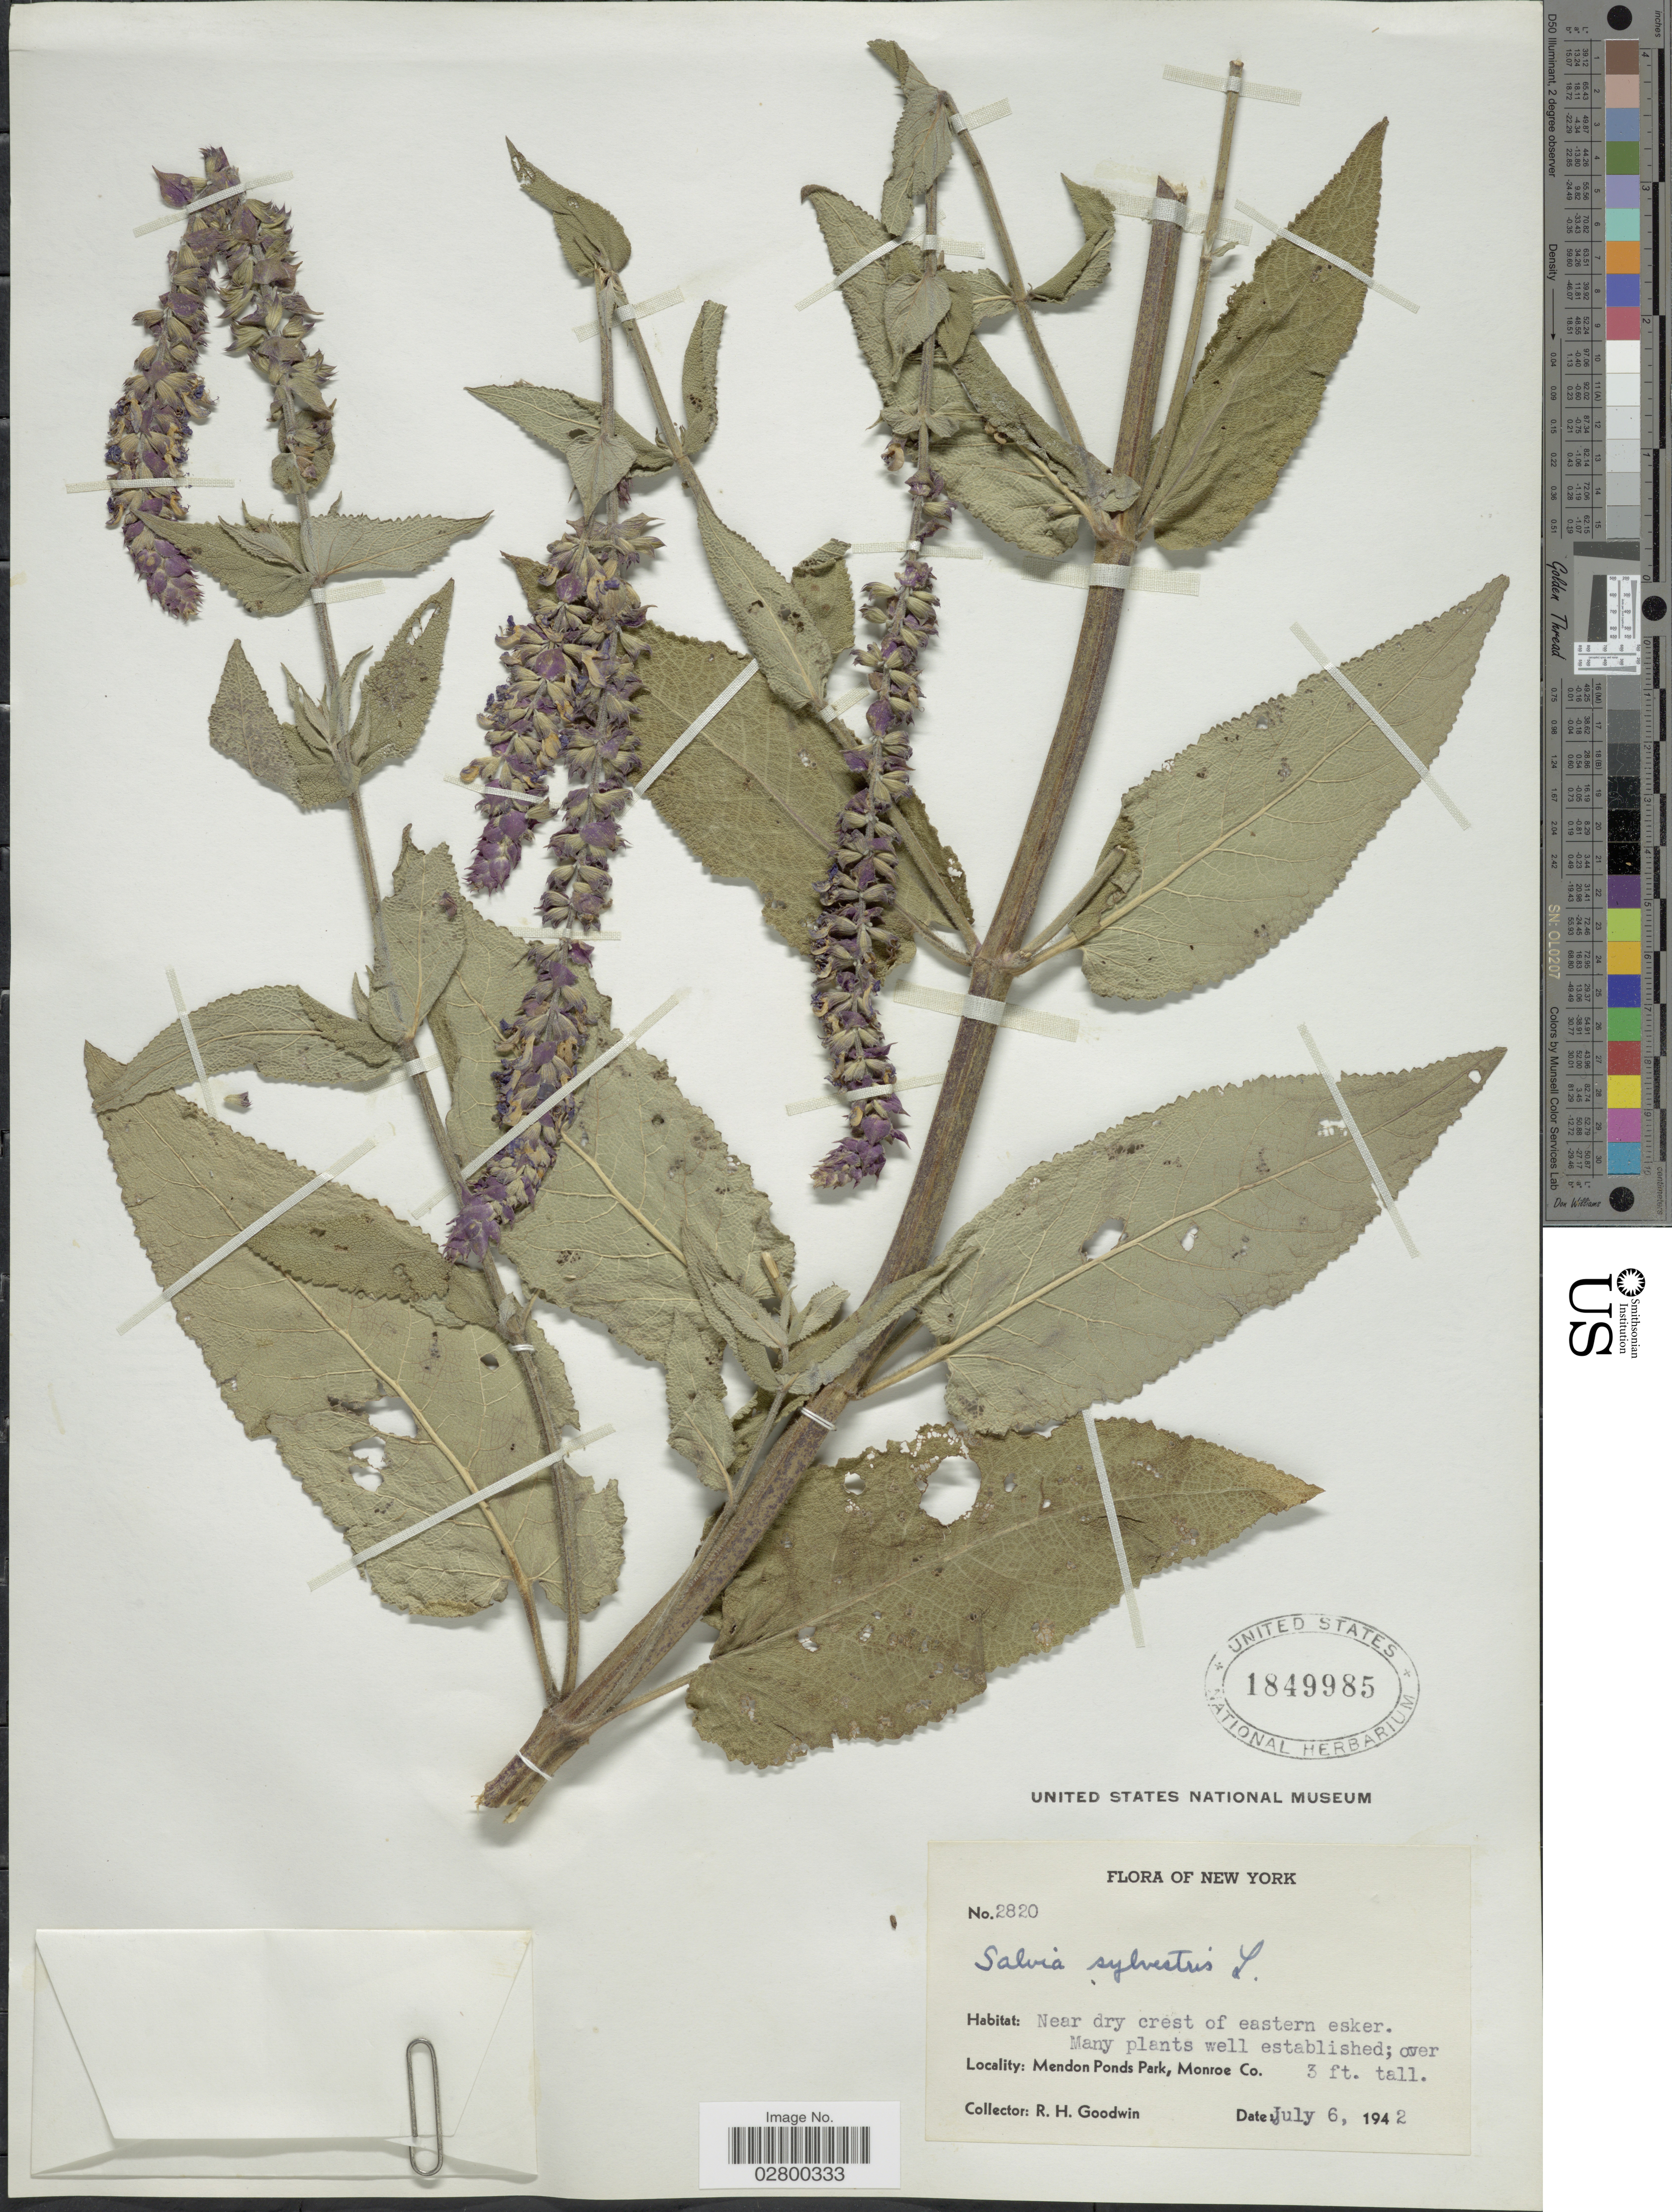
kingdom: Plantae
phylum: Tracheophyta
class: Magnoliopsida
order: Lamiales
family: Lamiaceae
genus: Salvia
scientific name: Salvia sylvestris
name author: L.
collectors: R. Goodwin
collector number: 2820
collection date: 1942-07-06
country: United States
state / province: New York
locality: Near dry crest of eastern esker, Mendon Ponds Park, Monroe Co.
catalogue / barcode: US 1849985